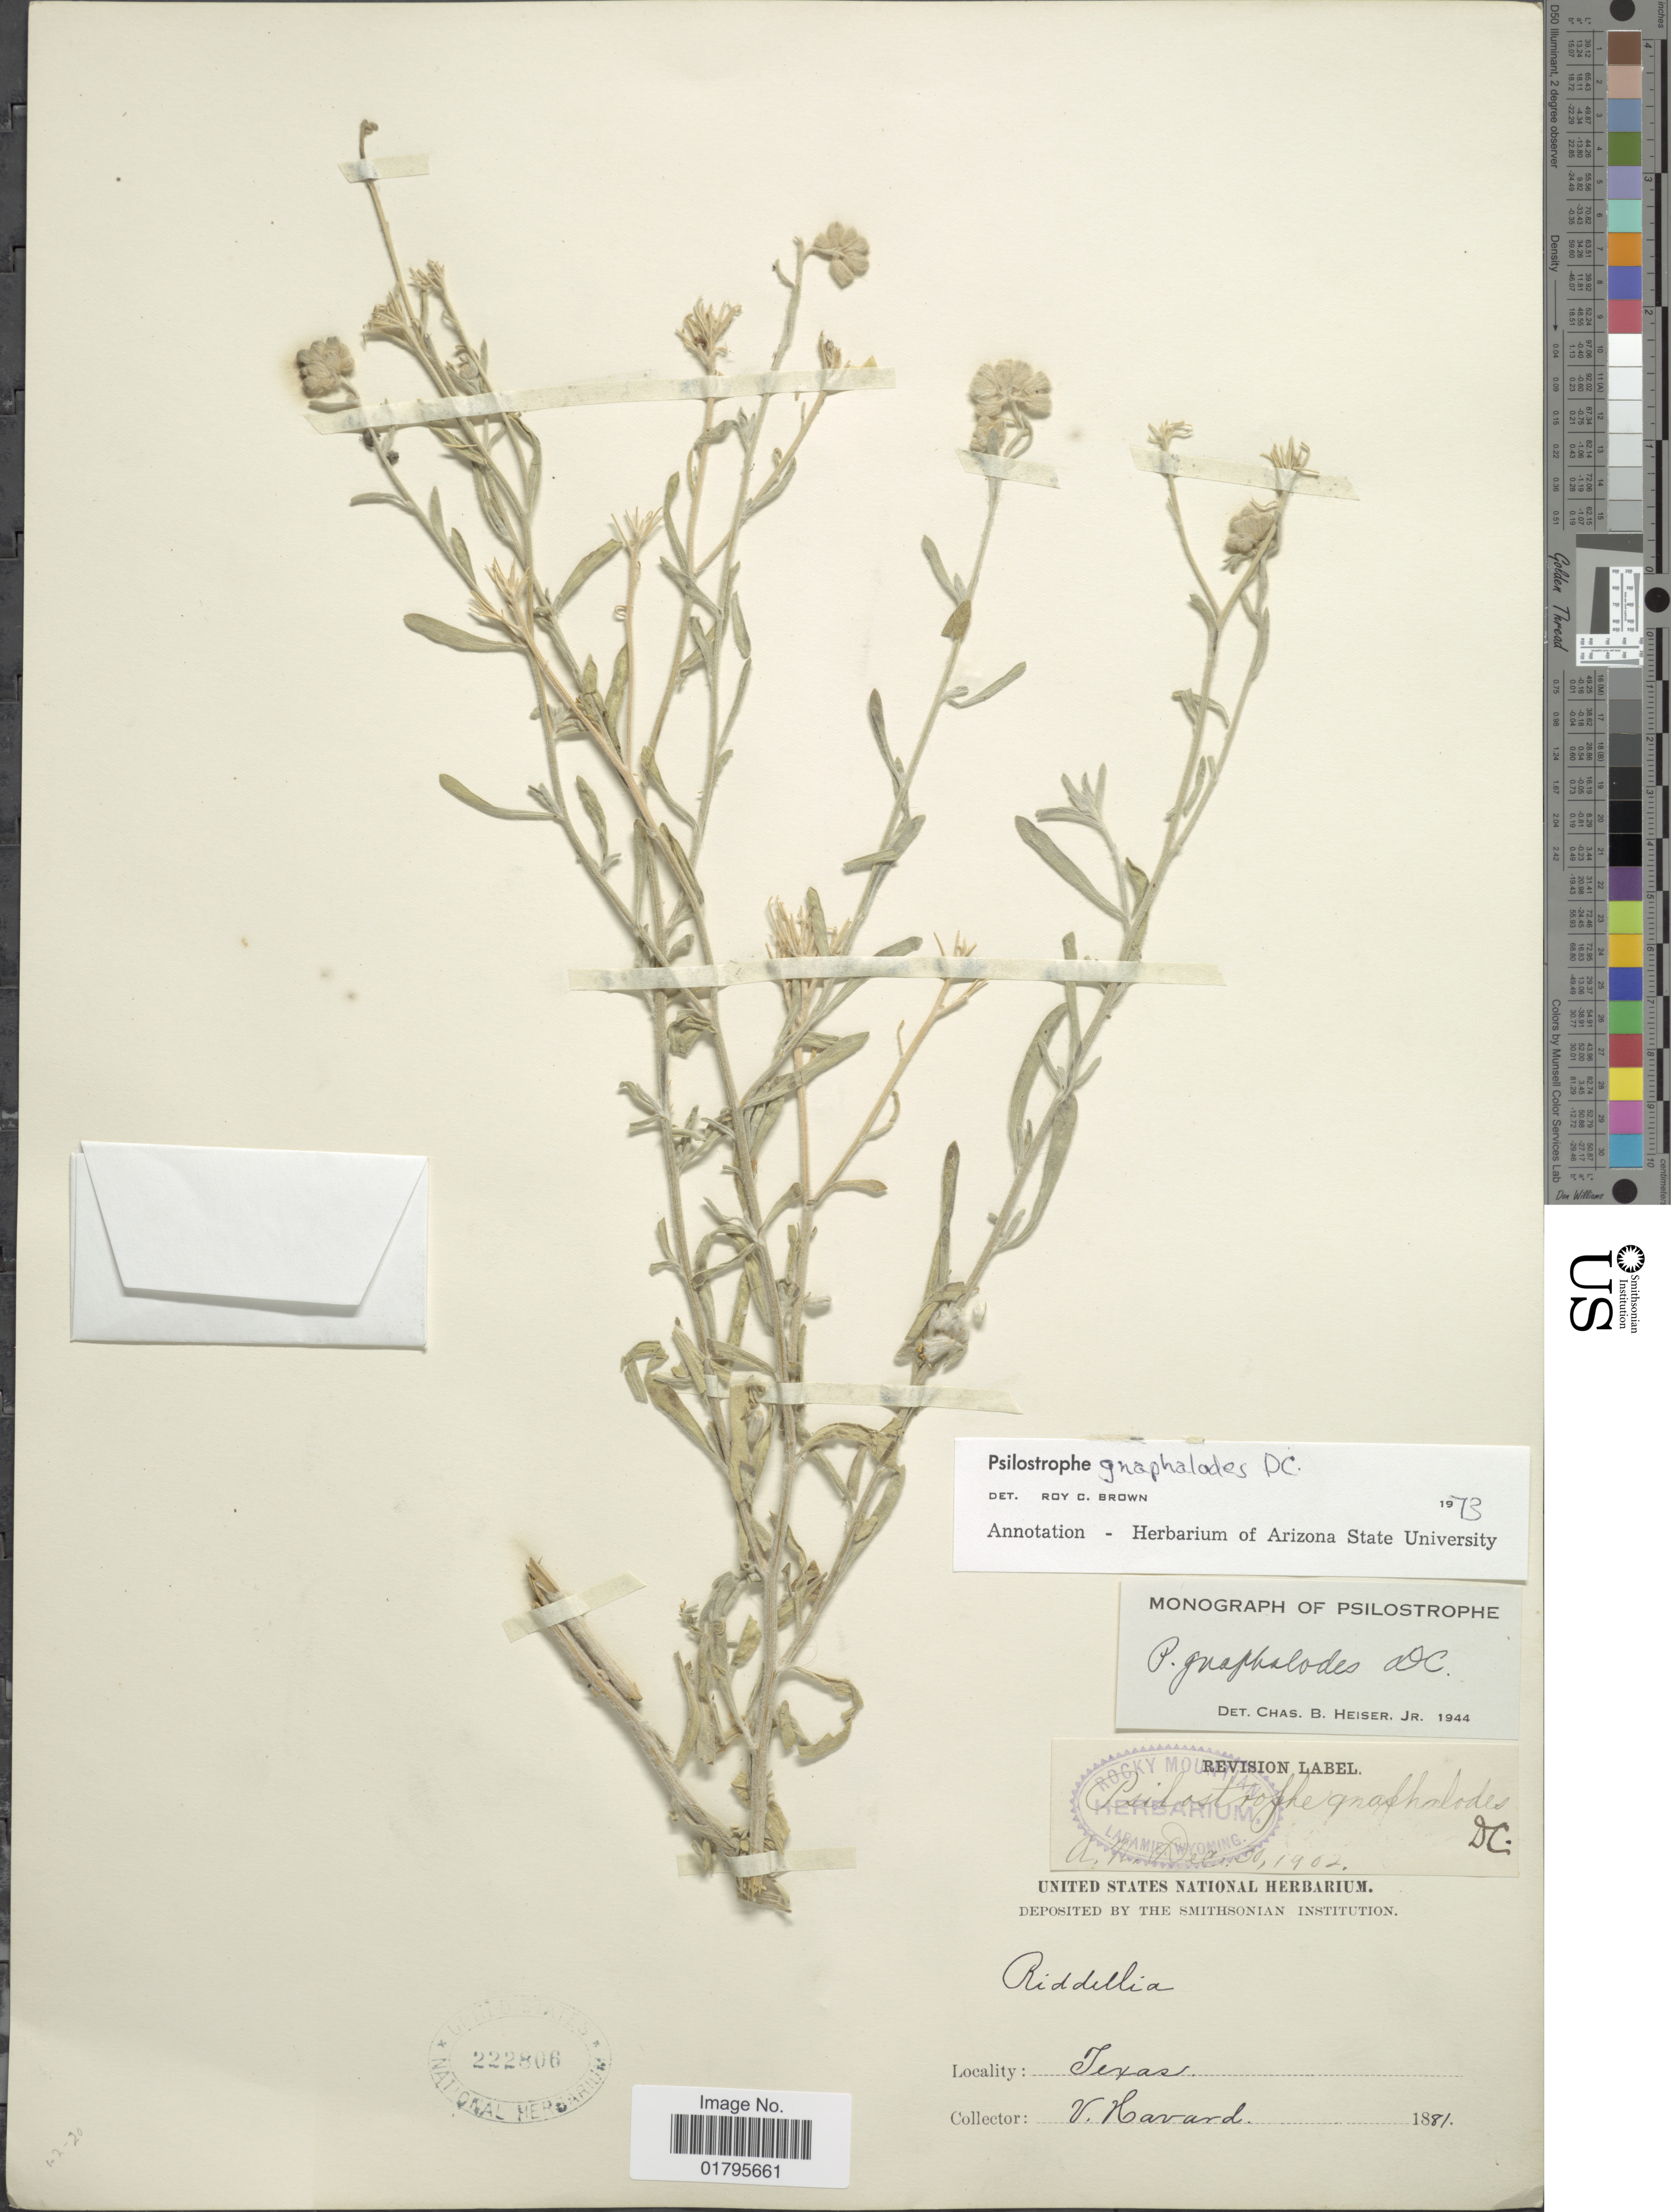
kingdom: Plantae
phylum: Tracheophyta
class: Magnoliopsida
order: Asterales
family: Asteraceae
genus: Psilostrophe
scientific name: Psilostrophe gnaphaloides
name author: DC.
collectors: V. Harvard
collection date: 1881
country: United States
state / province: Texas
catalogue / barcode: US 222806